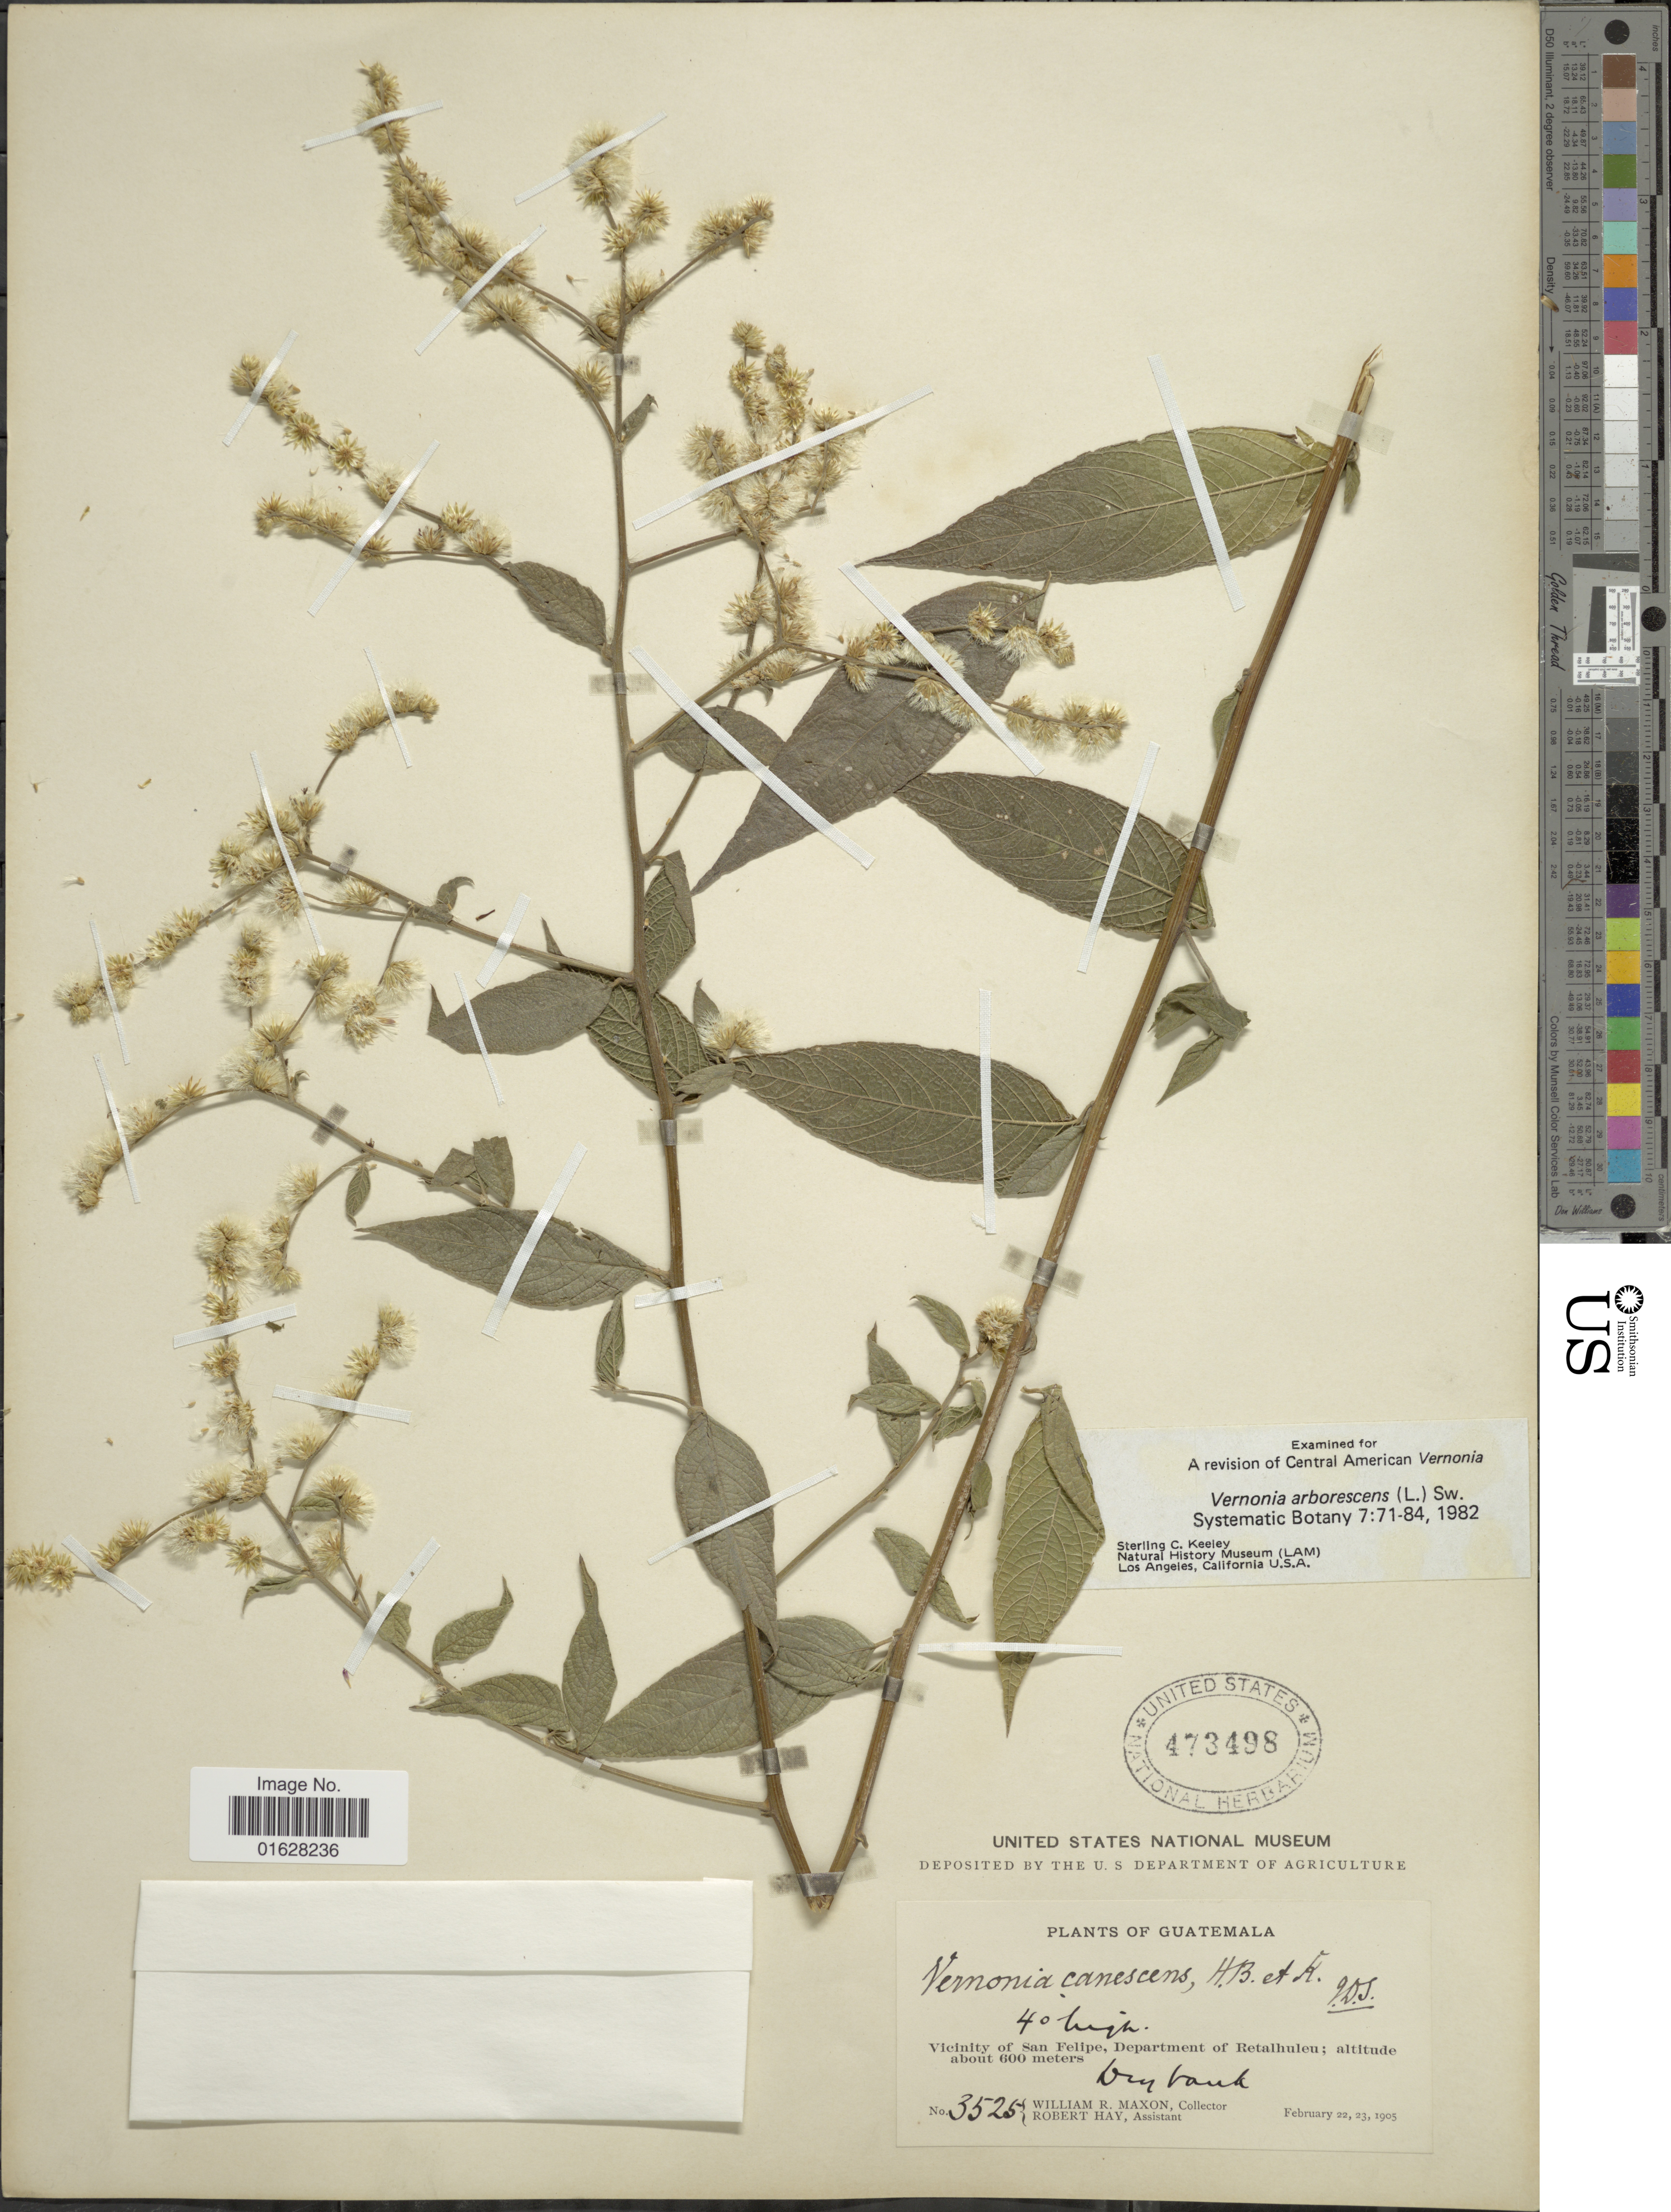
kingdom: Plantae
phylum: Tracheophyta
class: Magnoliopsida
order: Asterales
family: Asteraceae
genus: Lepidaploa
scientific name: Lepidaploa canescens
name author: (Kunth) H. Rob.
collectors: W. R. Maxon & R. H. Hay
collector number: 3525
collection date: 1905-02-22/1905-02-23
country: Guatemala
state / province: Retalhuleu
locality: Vicinity of San Felipe, Department of Retalhuleu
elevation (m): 600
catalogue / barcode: US 473498